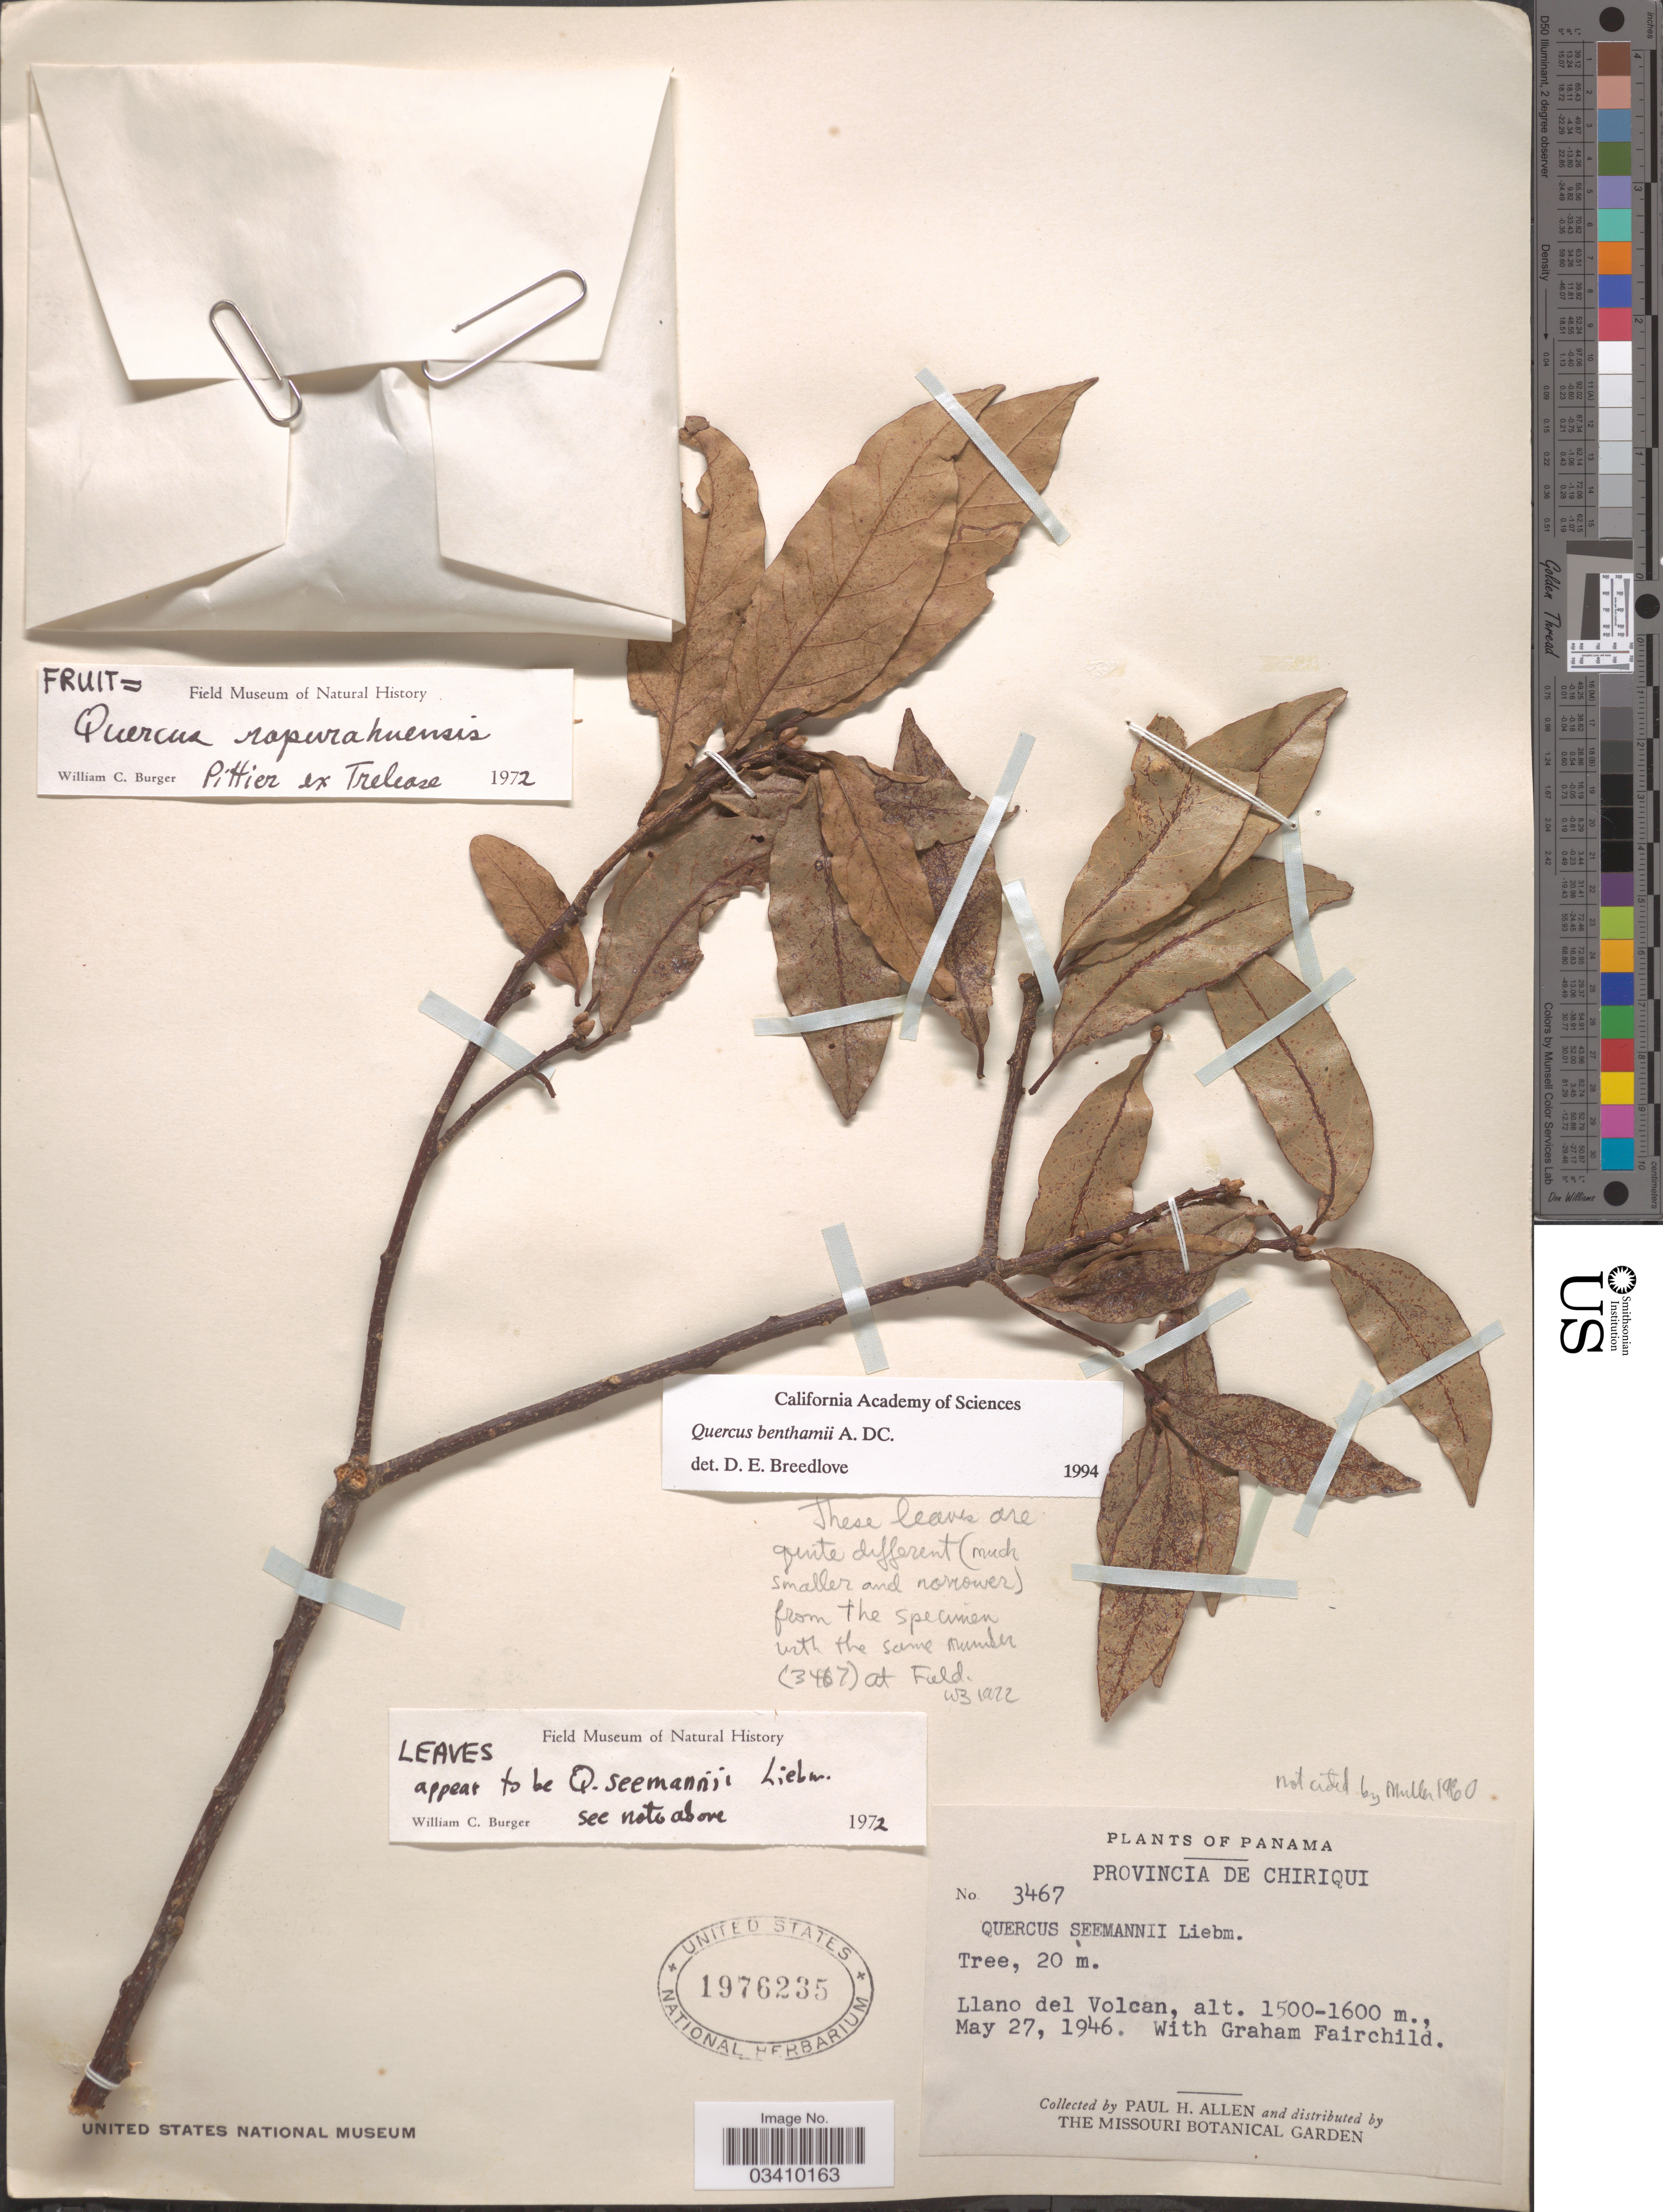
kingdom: Plantae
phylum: Tracheophyta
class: Magnoliopsida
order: Fagales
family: Fagaceae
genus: Quercus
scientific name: Quercus benthamii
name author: A. DC.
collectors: P. H. Allen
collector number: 3467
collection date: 1946-05-27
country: Panama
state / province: Chiriqui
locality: Llano del Volcan. with Graham Fairchild.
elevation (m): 1500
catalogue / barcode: US 1976235